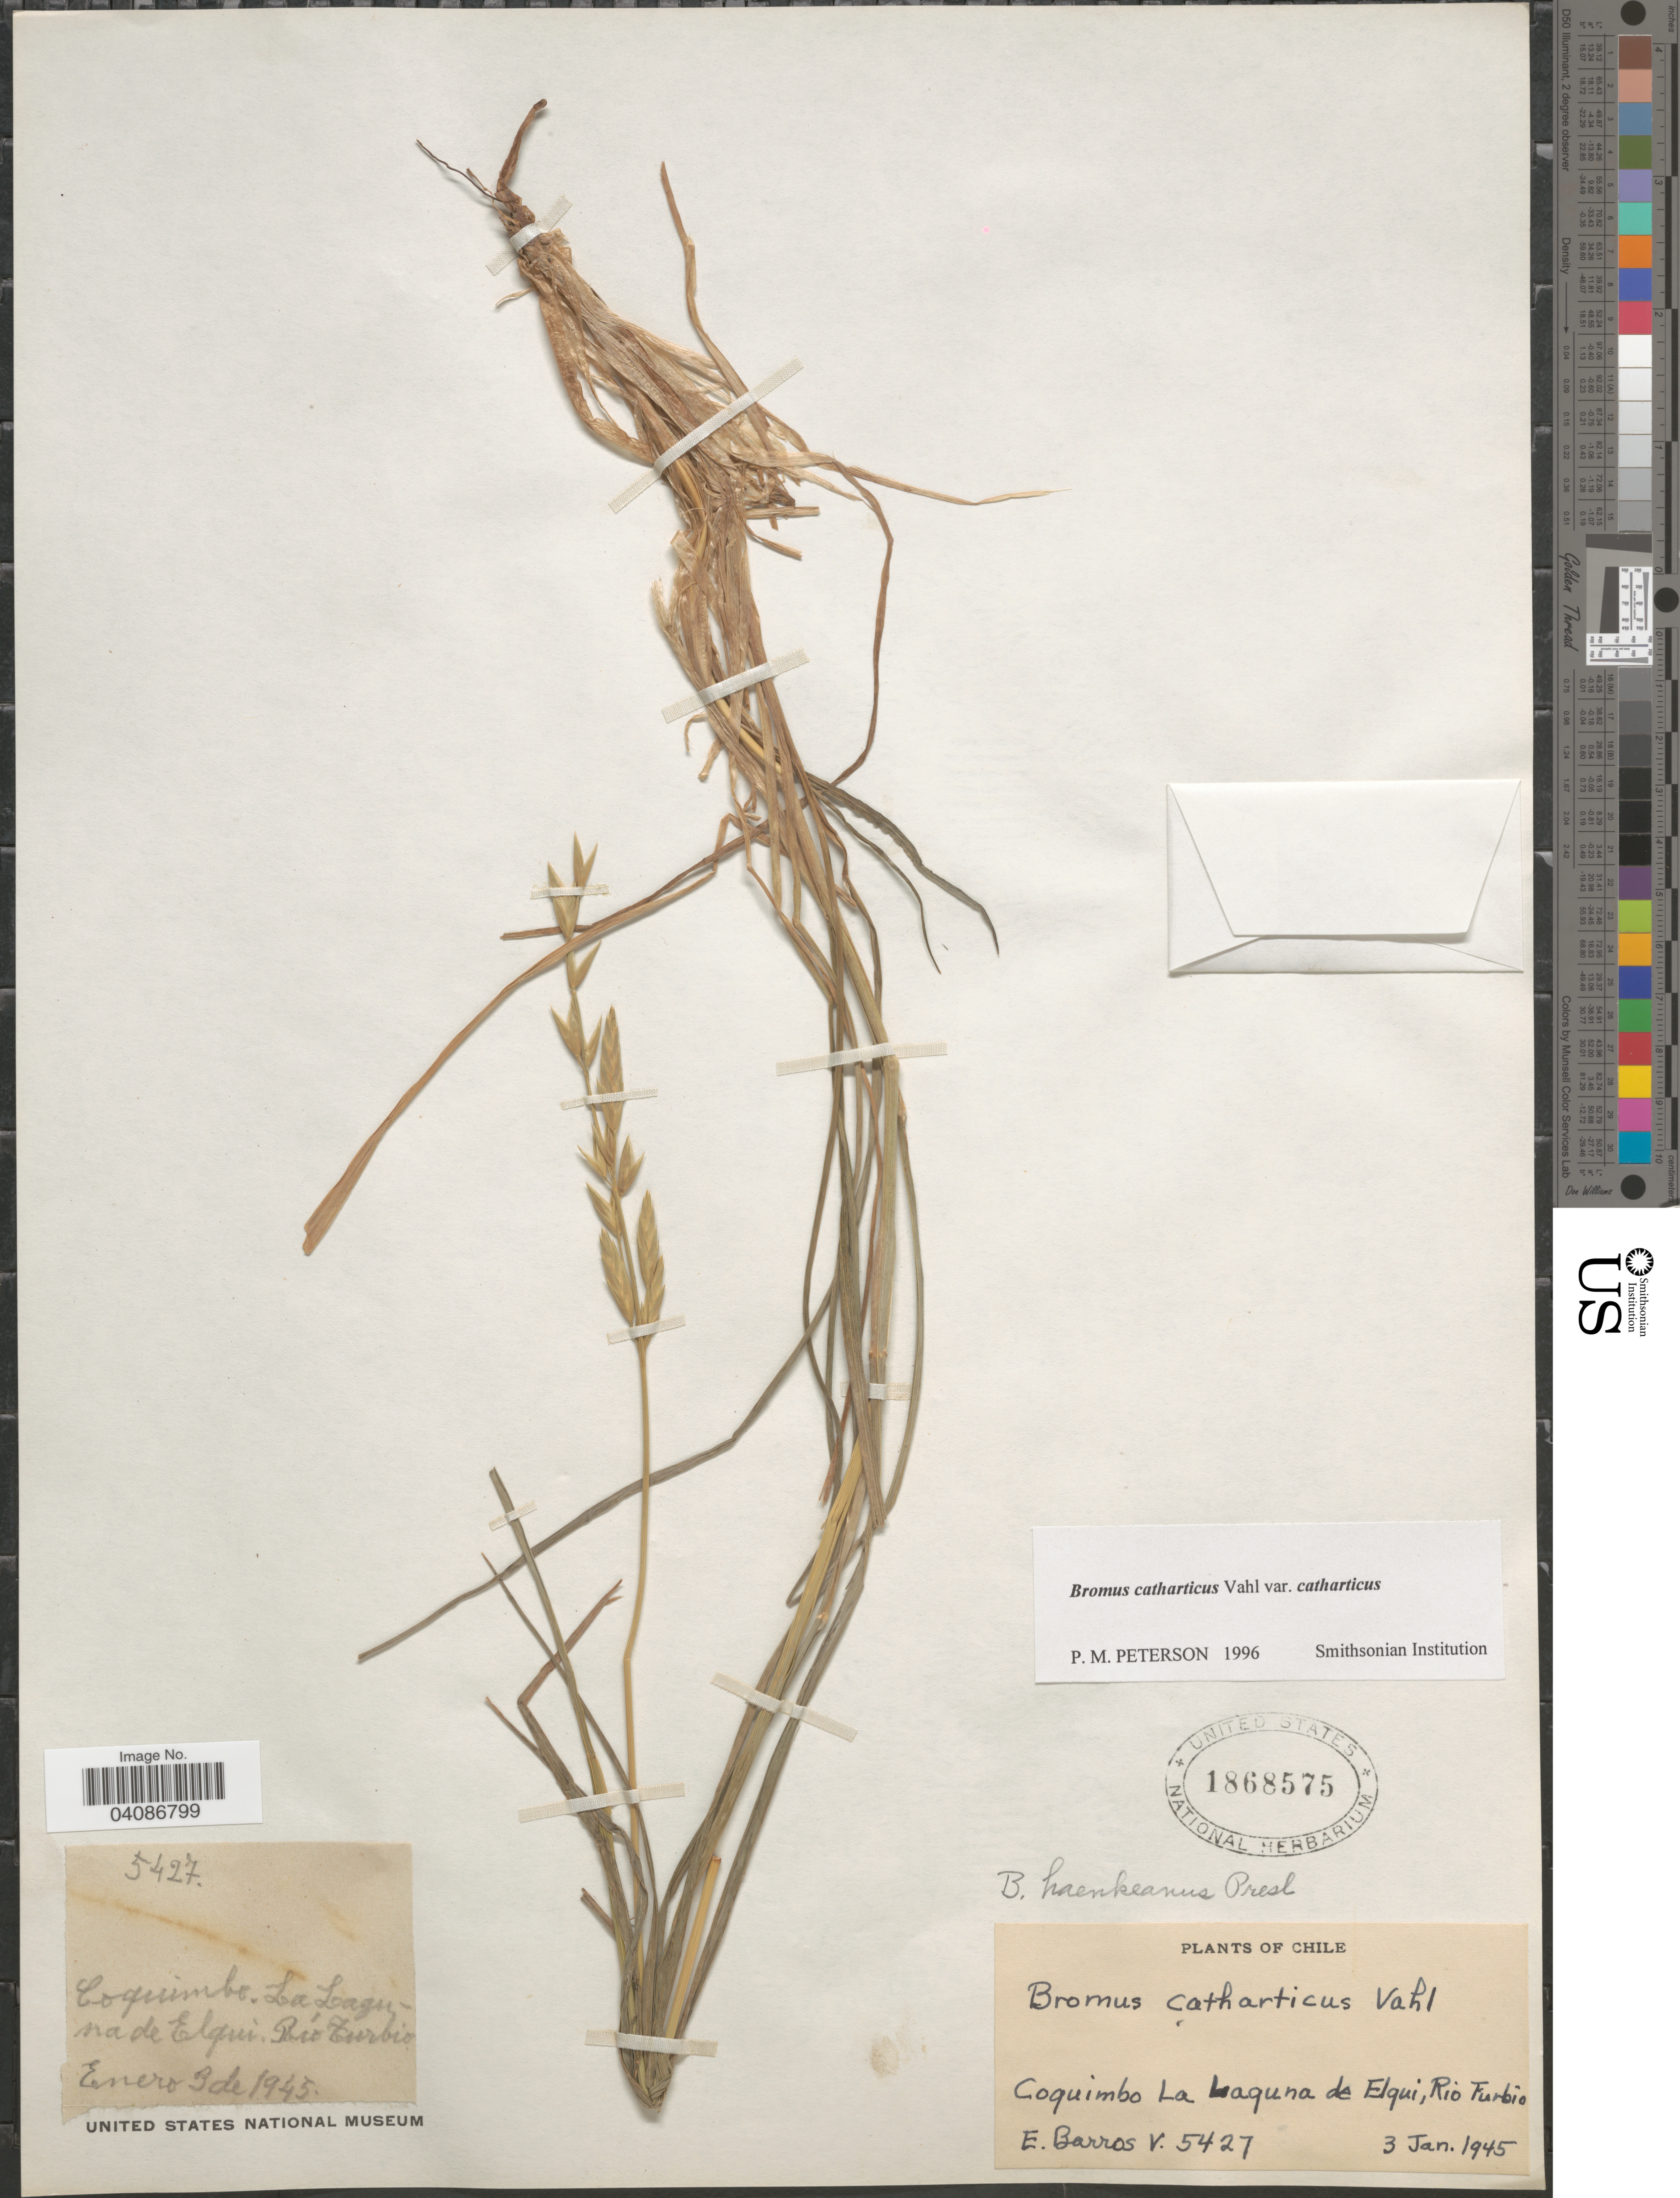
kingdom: Plantae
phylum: Tracheophyta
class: Liliopsida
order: Poales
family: Poaceae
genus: Bromus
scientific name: Bromus catharticus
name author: Vahl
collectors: E. Barros V.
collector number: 5427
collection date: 1945-01-03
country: Chile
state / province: Coquimbo (IV)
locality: La Laguna de Elqui, Rio Furbio.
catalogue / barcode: US 1868575